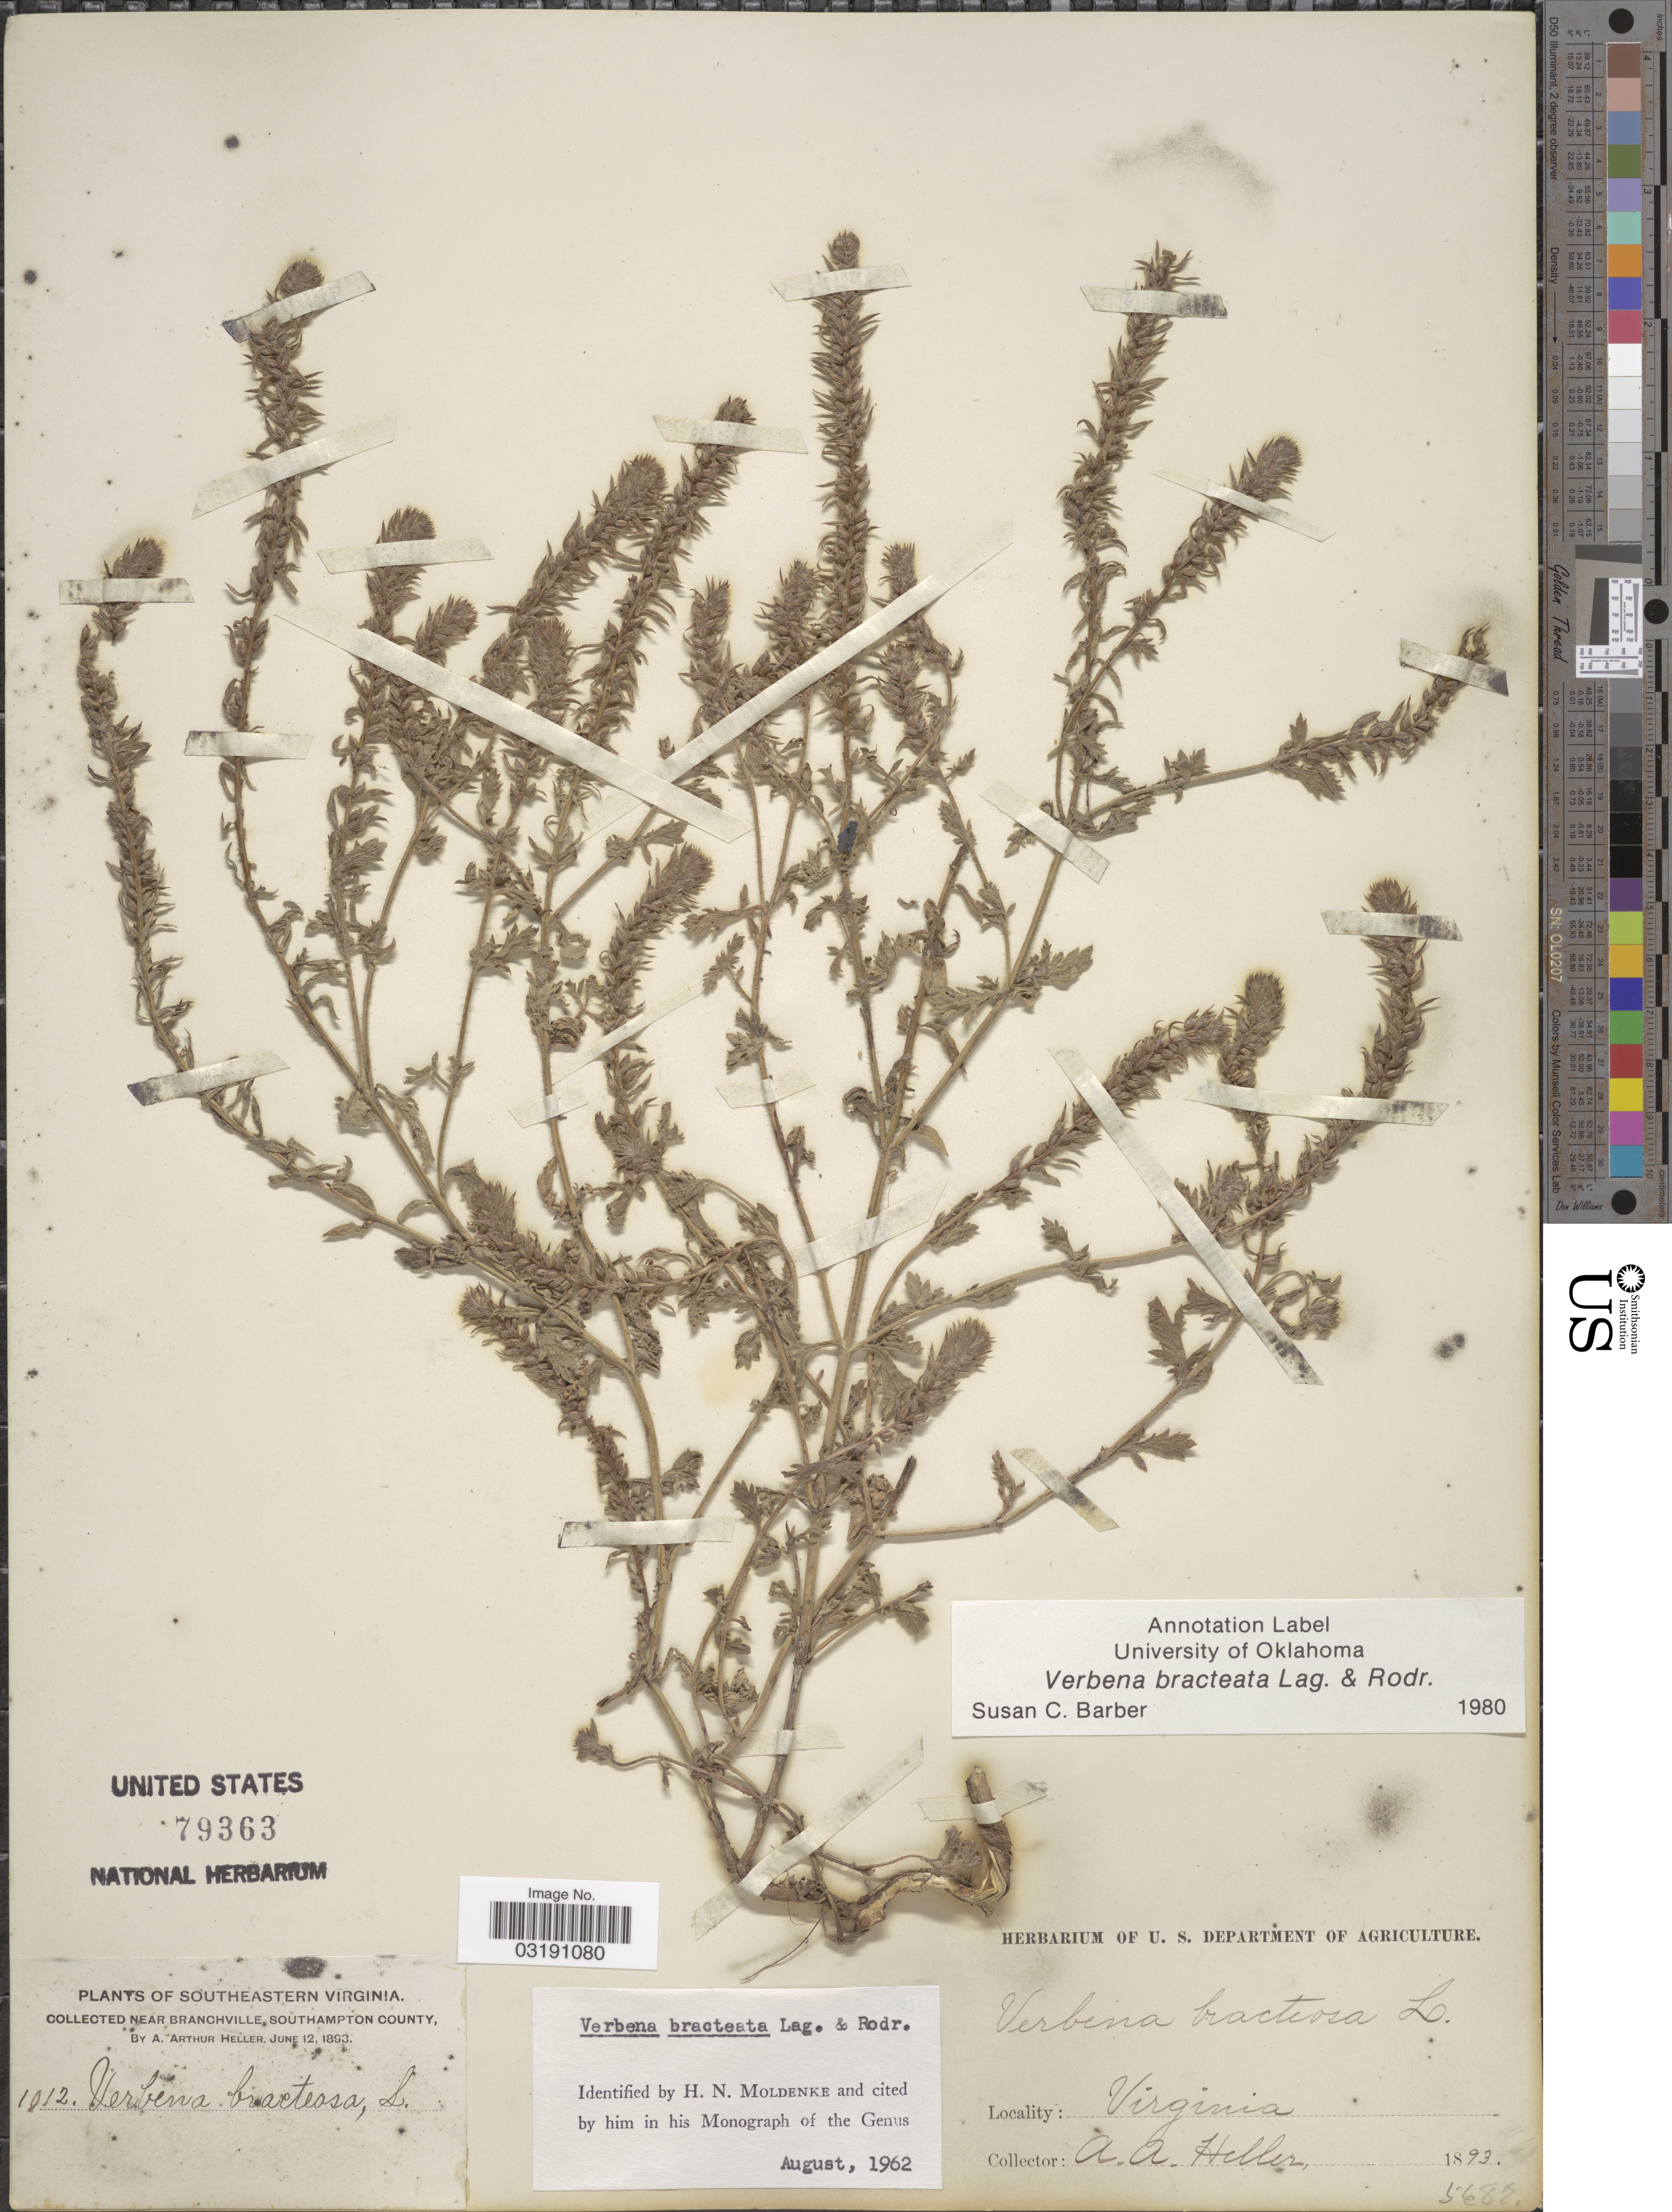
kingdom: Plantae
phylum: Tracheophyta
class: Magnoliopsida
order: Lamiales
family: Verbenaceae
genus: Verbena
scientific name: Verbena bracteata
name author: Cav. ex Lag. & Rodr.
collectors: A. A. Heller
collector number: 1012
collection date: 1893-06-12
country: United States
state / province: Virginia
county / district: Southampton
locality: Southeastern Virginia. Near Branchville, Southampton County.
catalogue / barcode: US 79363